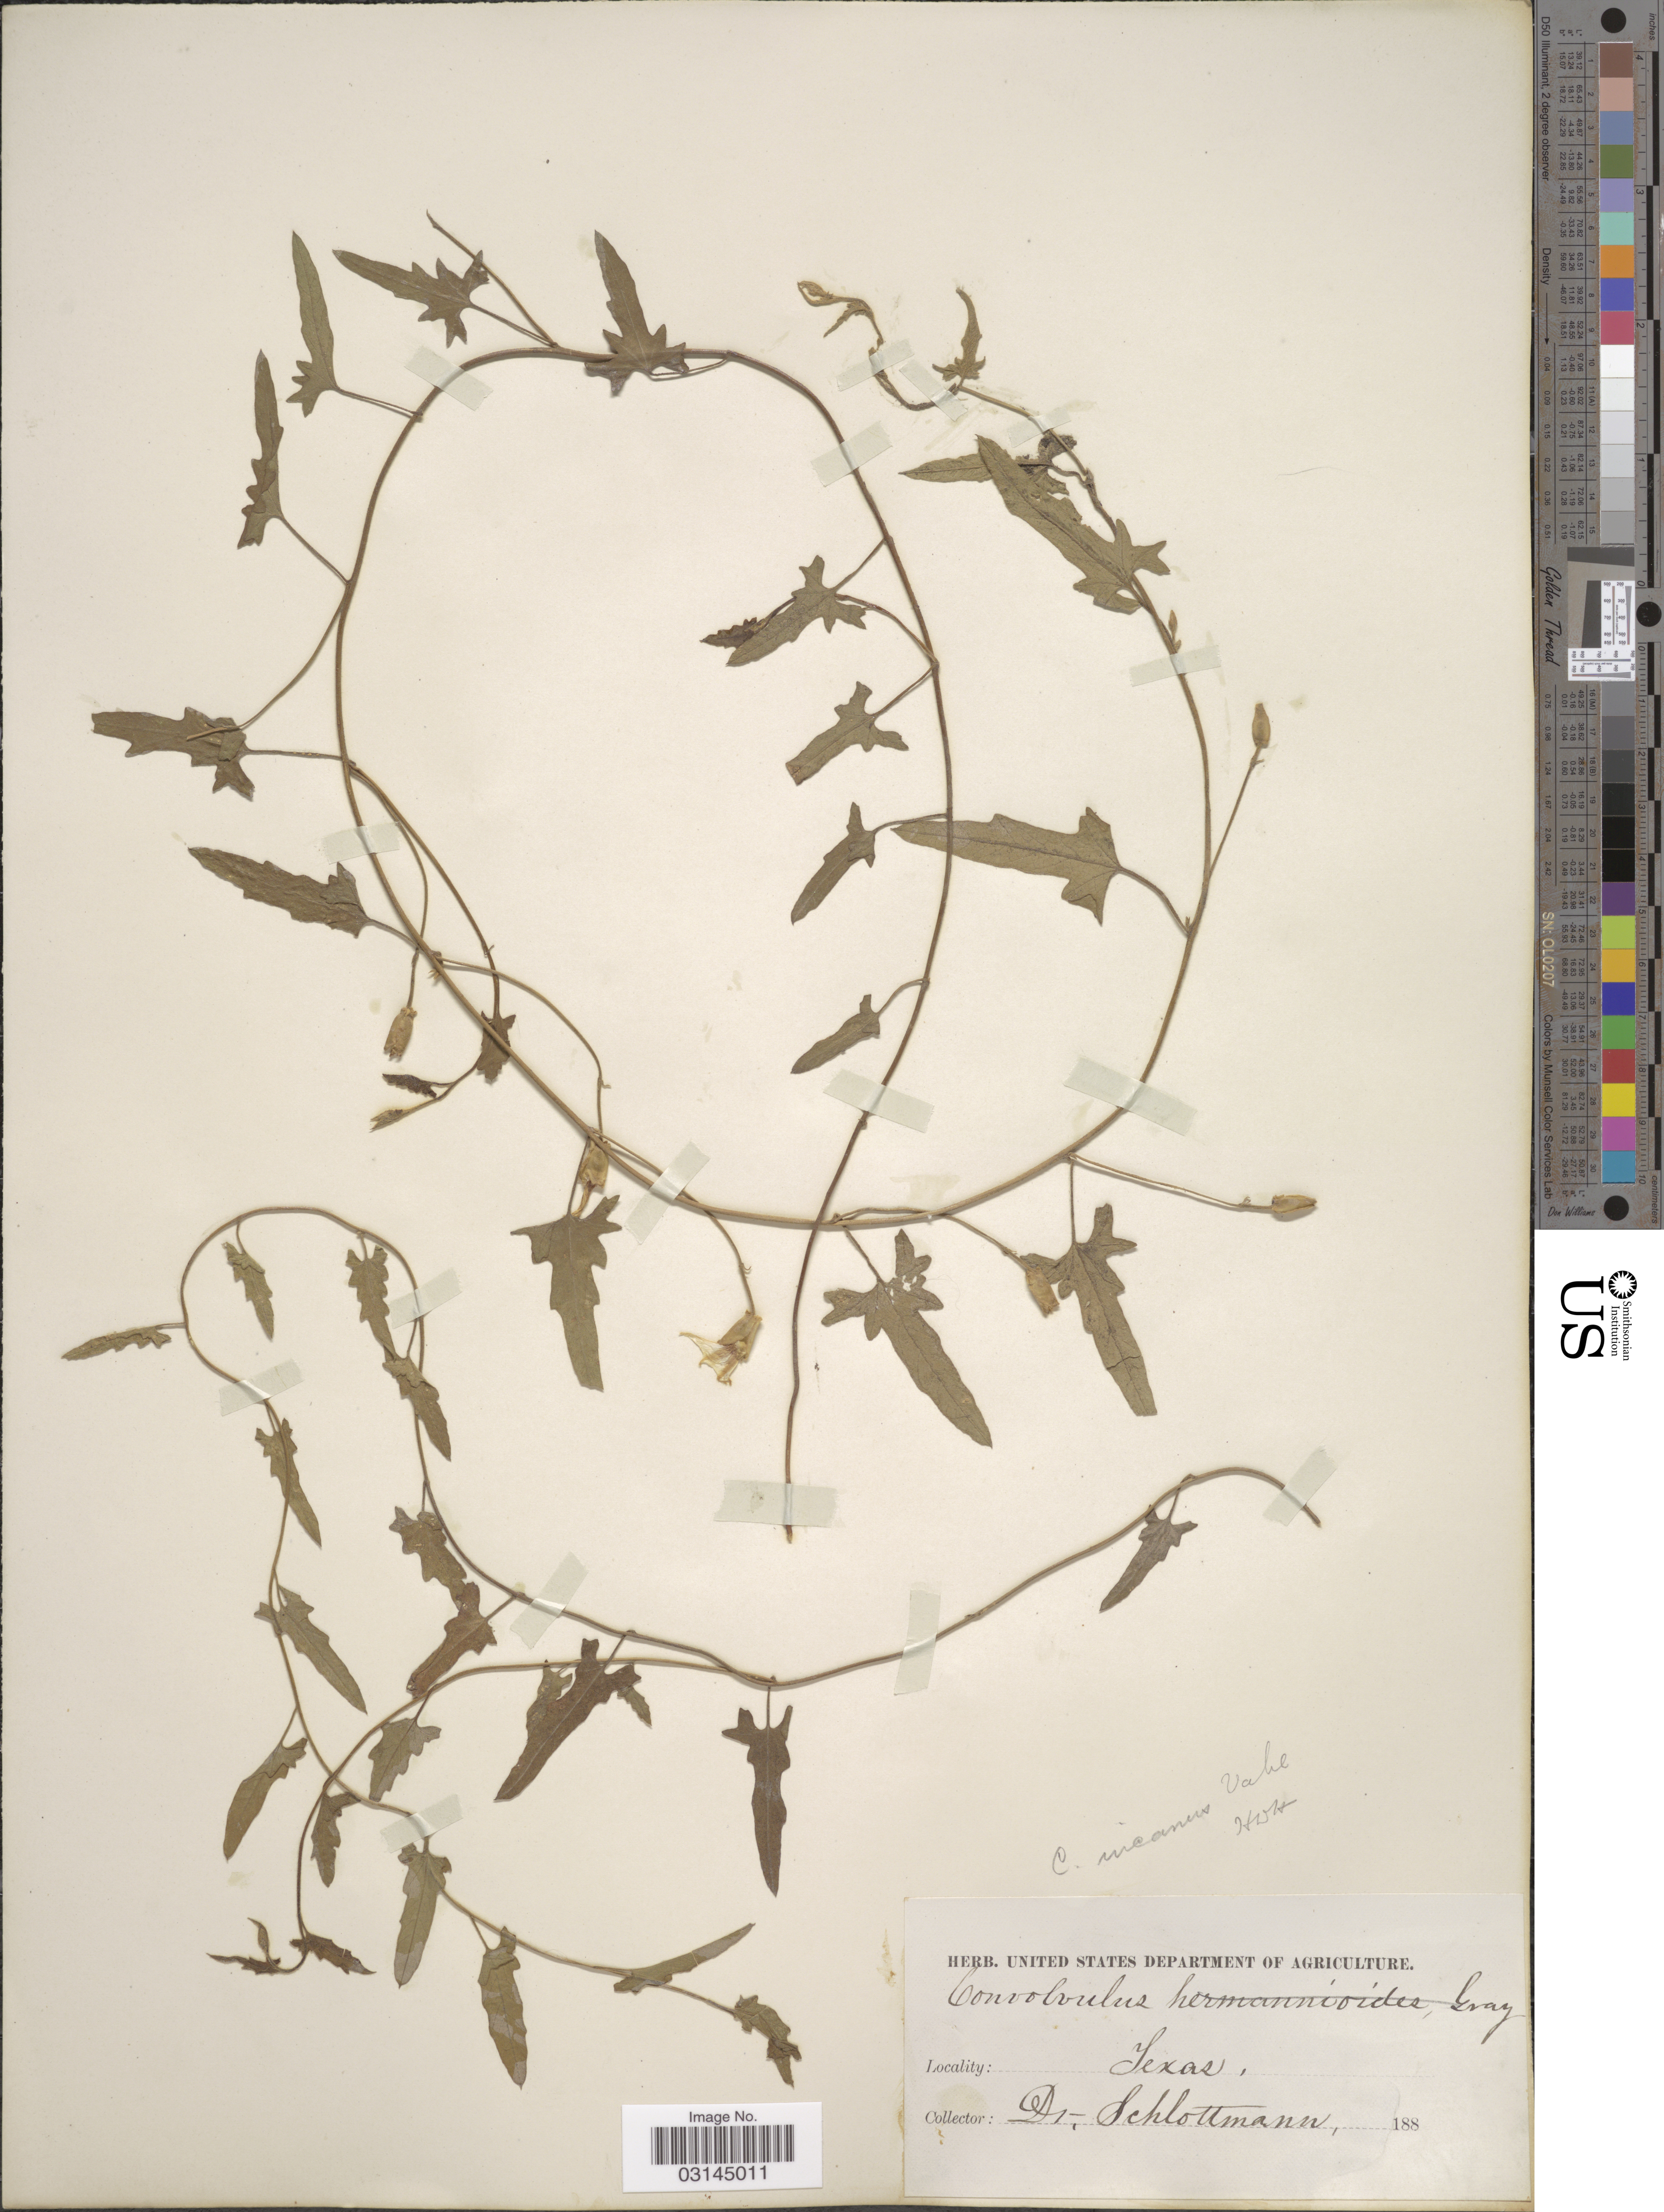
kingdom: Plantae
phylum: Tracheophyta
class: Magnoliopsida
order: Solanales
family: Convolvulaceae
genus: Convolvulus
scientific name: Convolvulus incanus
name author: Vahl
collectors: -. Schlottmann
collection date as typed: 188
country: United States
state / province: Texas